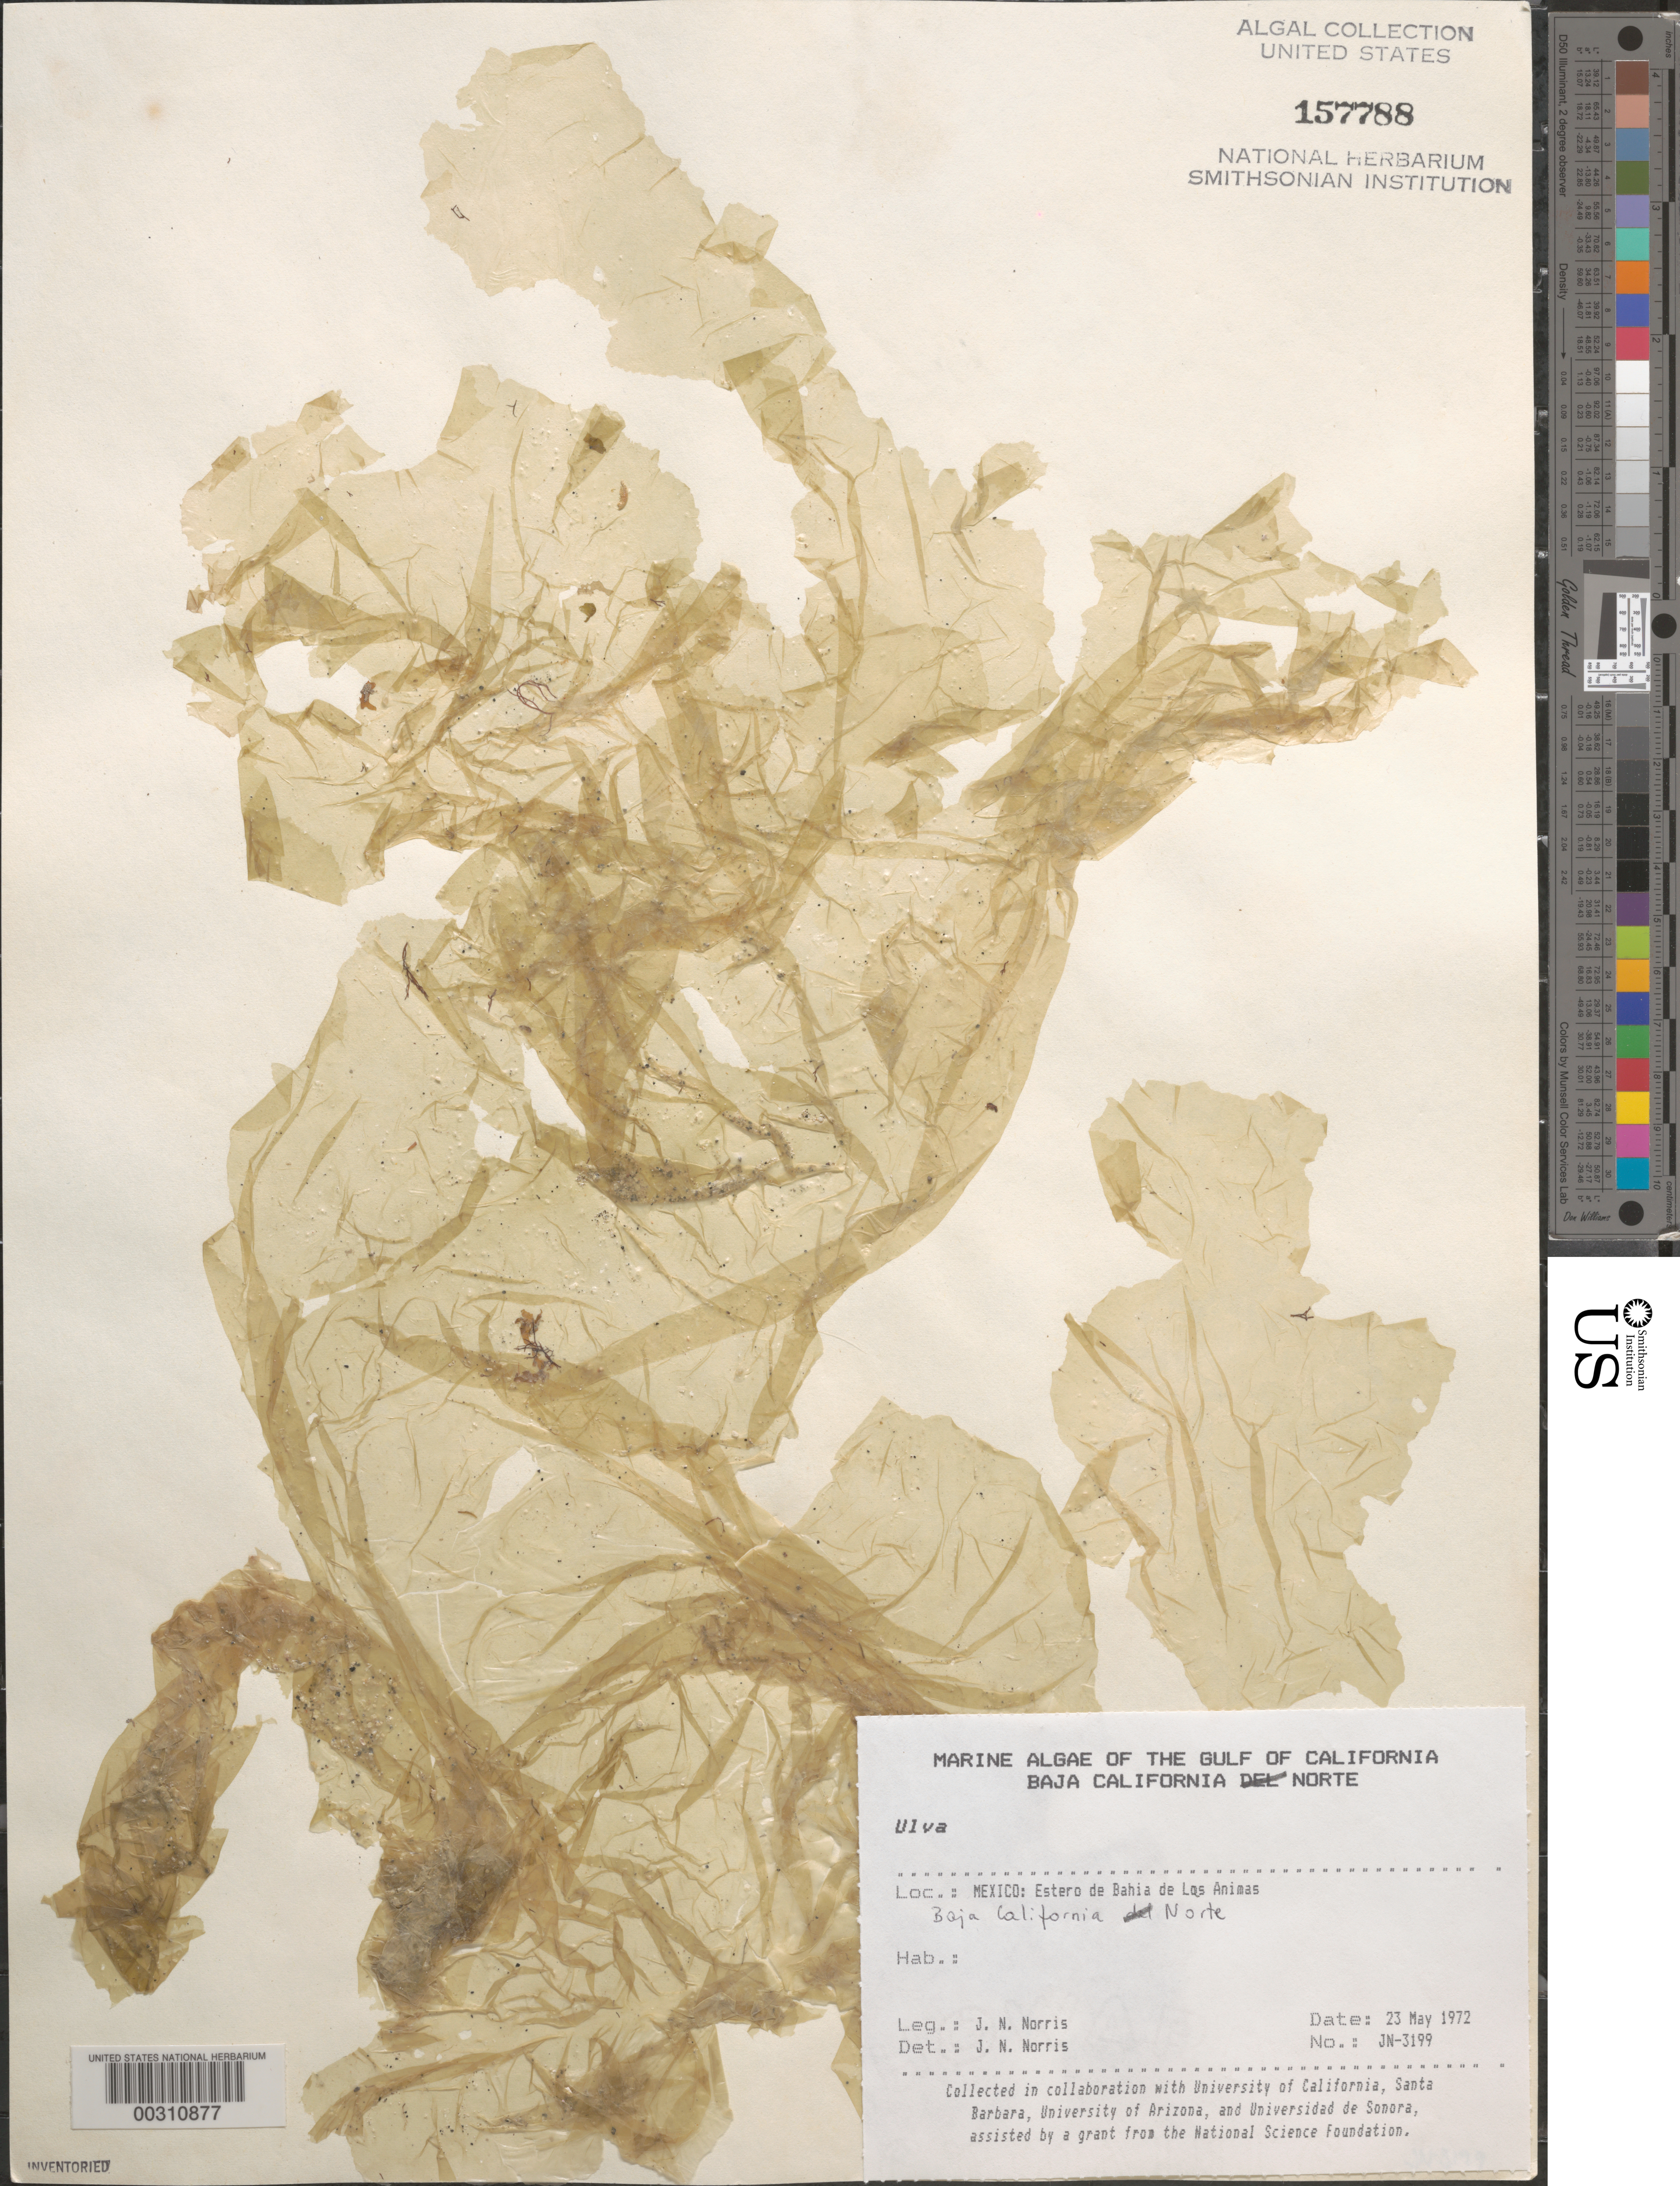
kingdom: Plantae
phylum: Chlorophyta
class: Ulvophyceae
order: Ulvales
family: Ulvaceae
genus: Ulva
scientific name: Ulva sp.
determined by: Norris, James N.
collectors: J. N. Norris & K. E. Bucher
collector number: JN-3199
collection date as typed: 23 May 1972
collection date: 1972-05-23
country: Mexico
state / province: Baja California Norte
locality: Estero de Bahia de las Animas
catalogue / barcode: US 157788